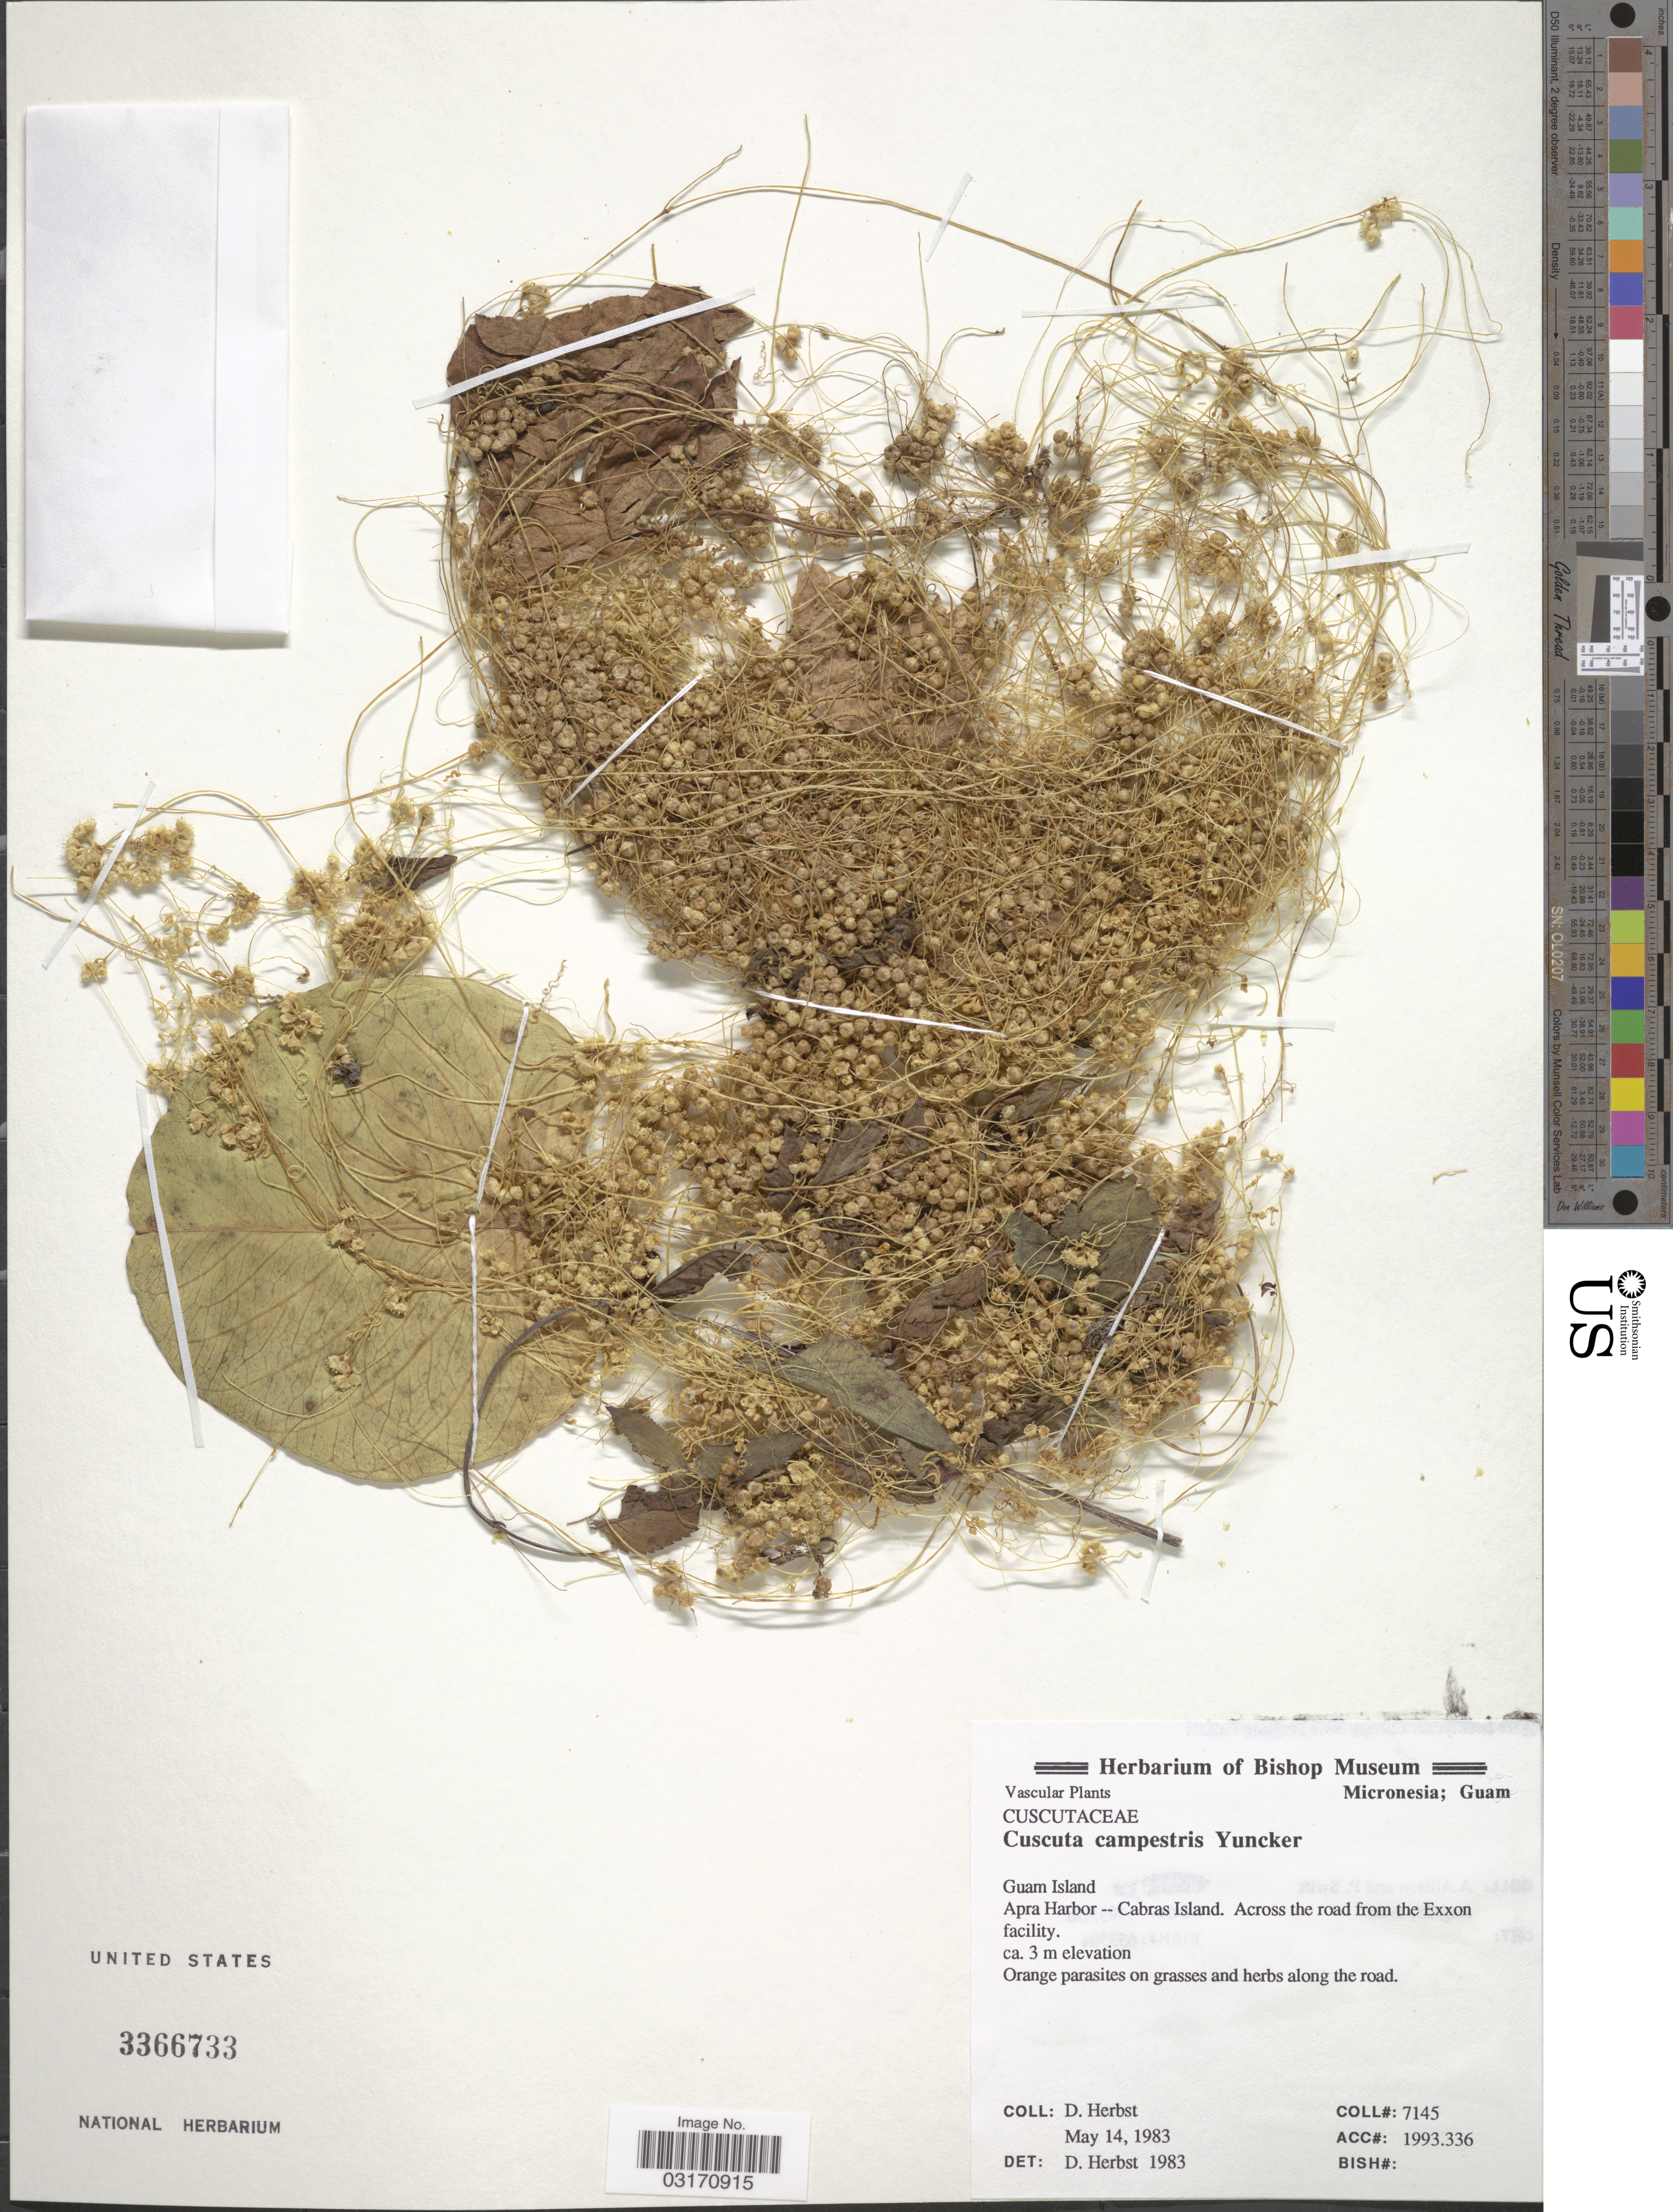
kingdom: Plantae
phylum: Tracheophyta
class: Magnoliopsida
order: Solanales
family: Convolvulaceae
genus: Cuscuta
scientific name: Cuscuta campestris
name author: Yunck.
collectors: D. Herbst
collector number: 7145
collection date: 1983-05-14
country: Guam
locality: Guam Island. Apra Harbor--Cabras Island. Across the road from Exxon facility.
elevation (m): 3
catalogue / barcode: US 3366733